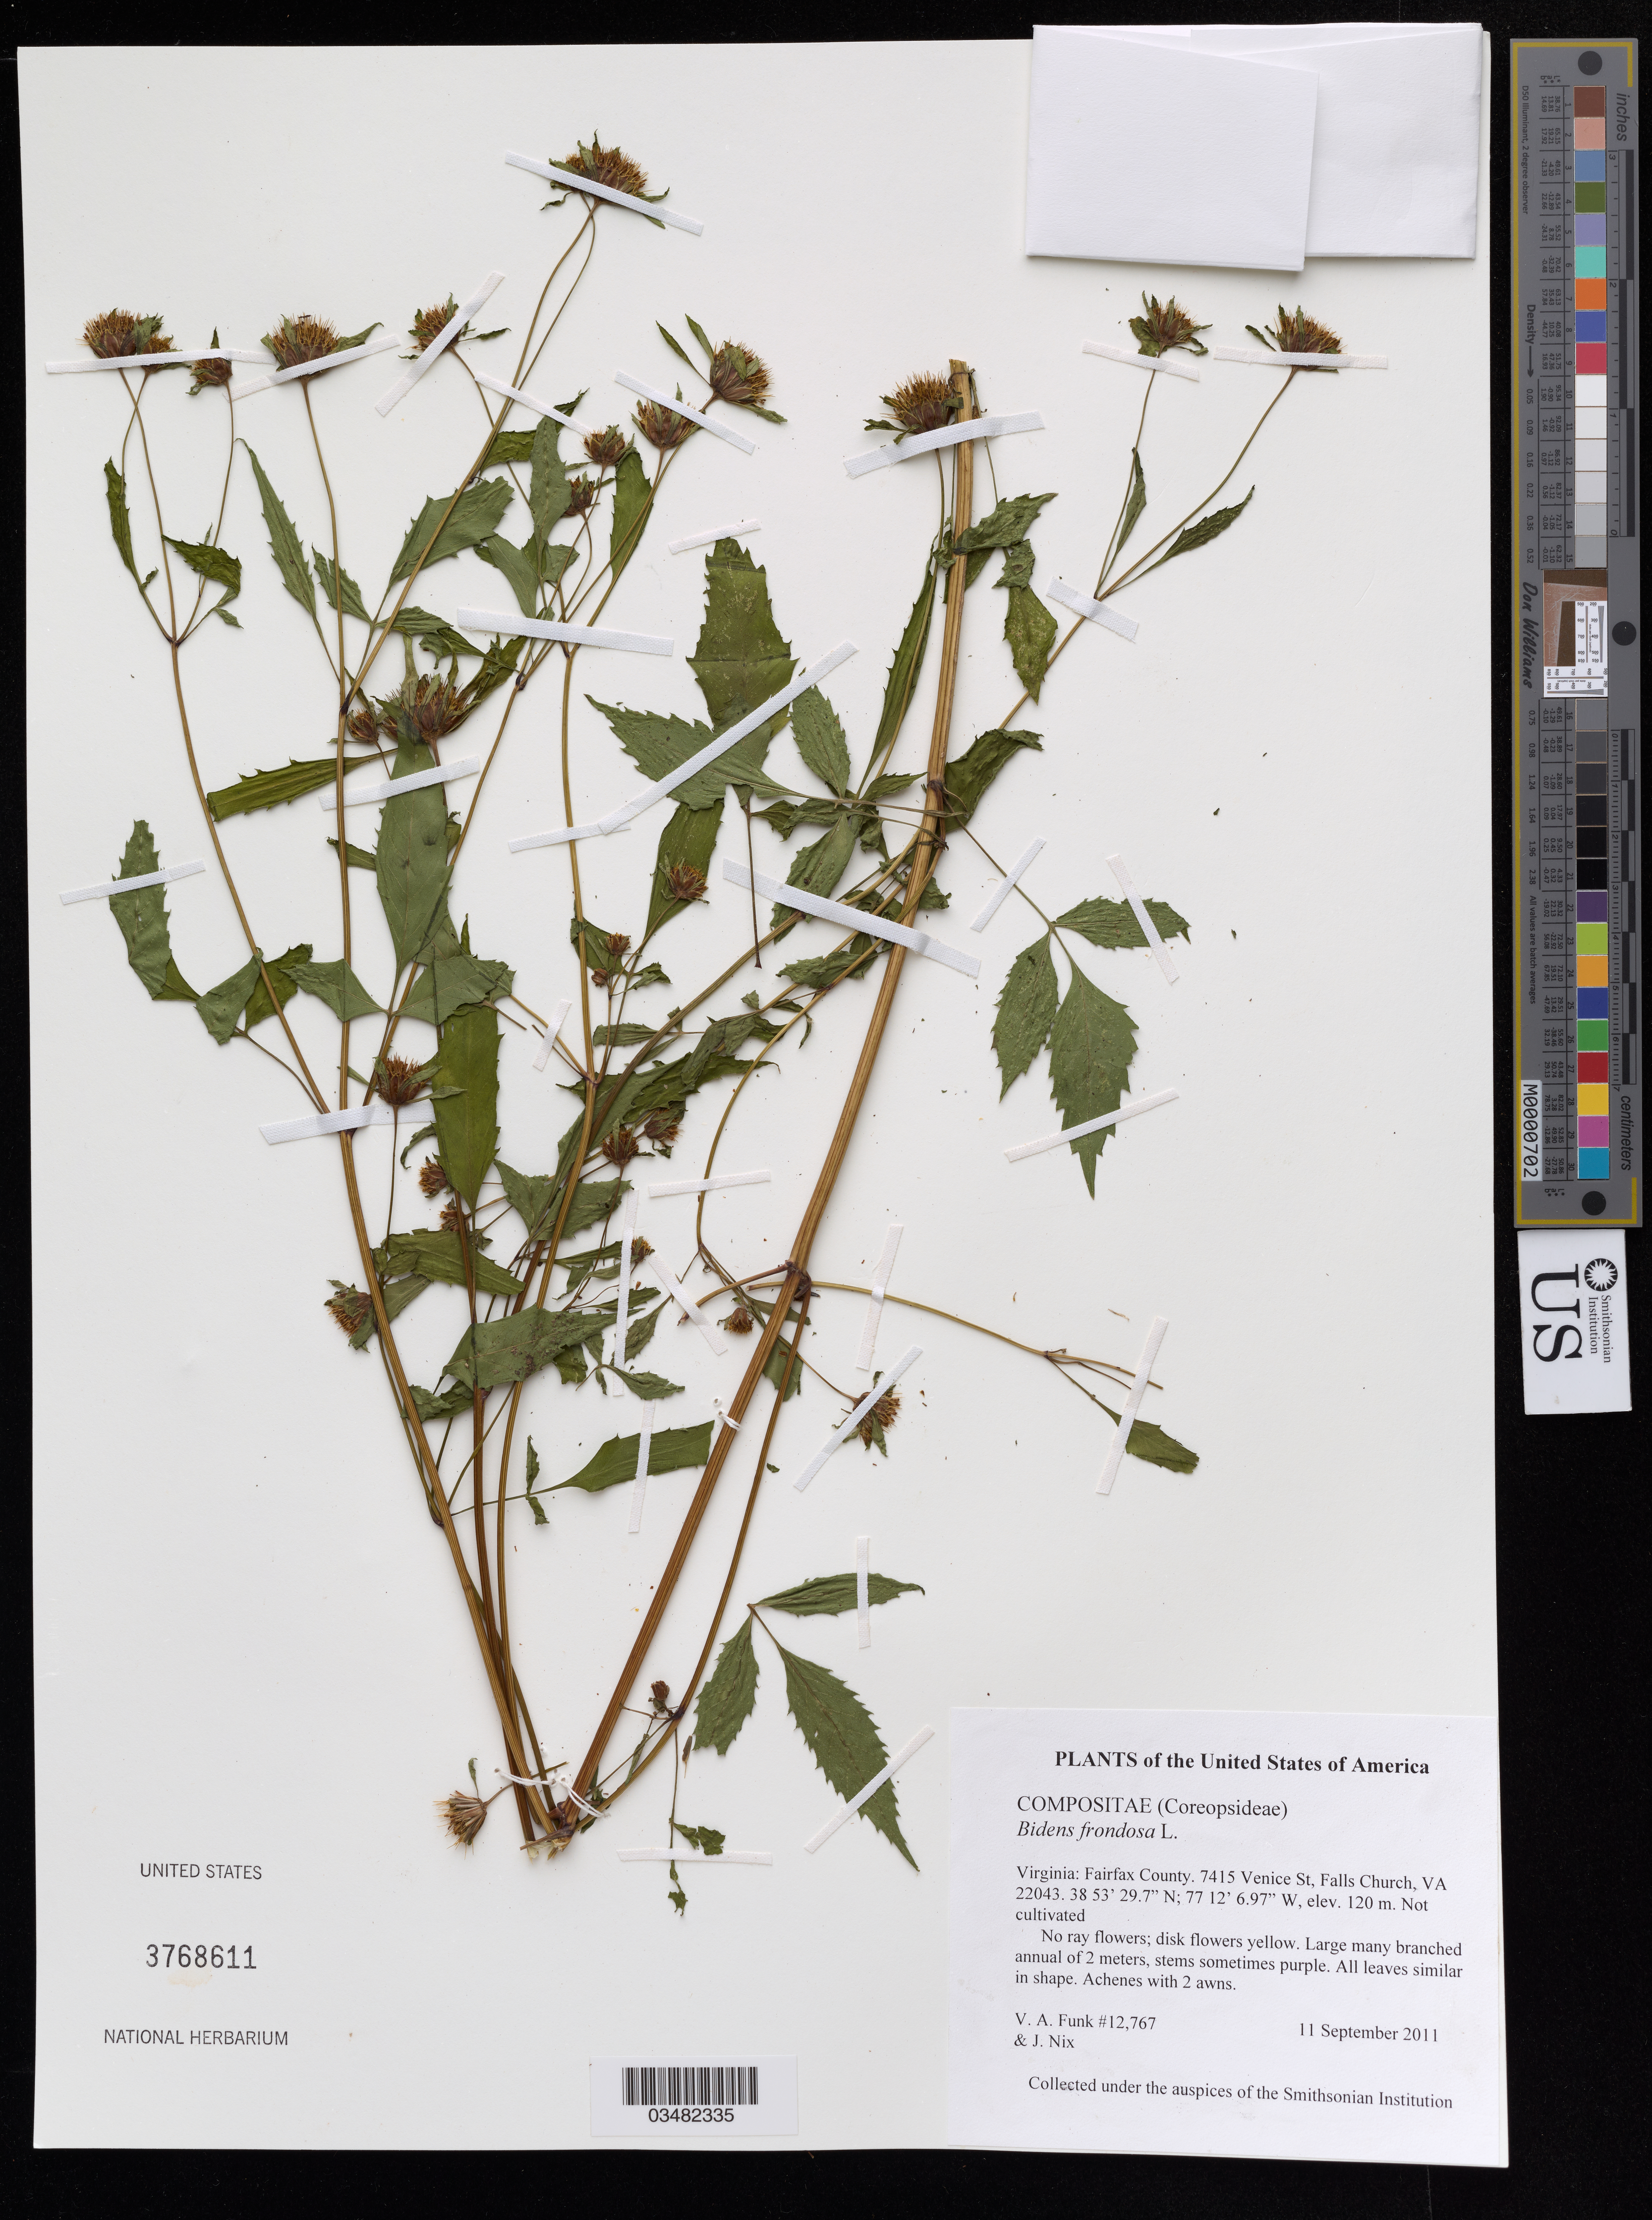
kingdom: Plantae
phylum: Tracheophyta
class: Magnoliopsida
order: Asterales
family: Asteraceae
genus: Bidens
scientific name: Bidens frondosa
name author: L.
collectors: V. Funk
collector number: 12767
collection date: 2011-09-11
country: United States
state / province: Virginia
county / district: Fairfax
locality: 7415 Venice St.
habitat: In yard. Not cultivated.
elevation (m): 80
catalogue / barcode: US 3768611